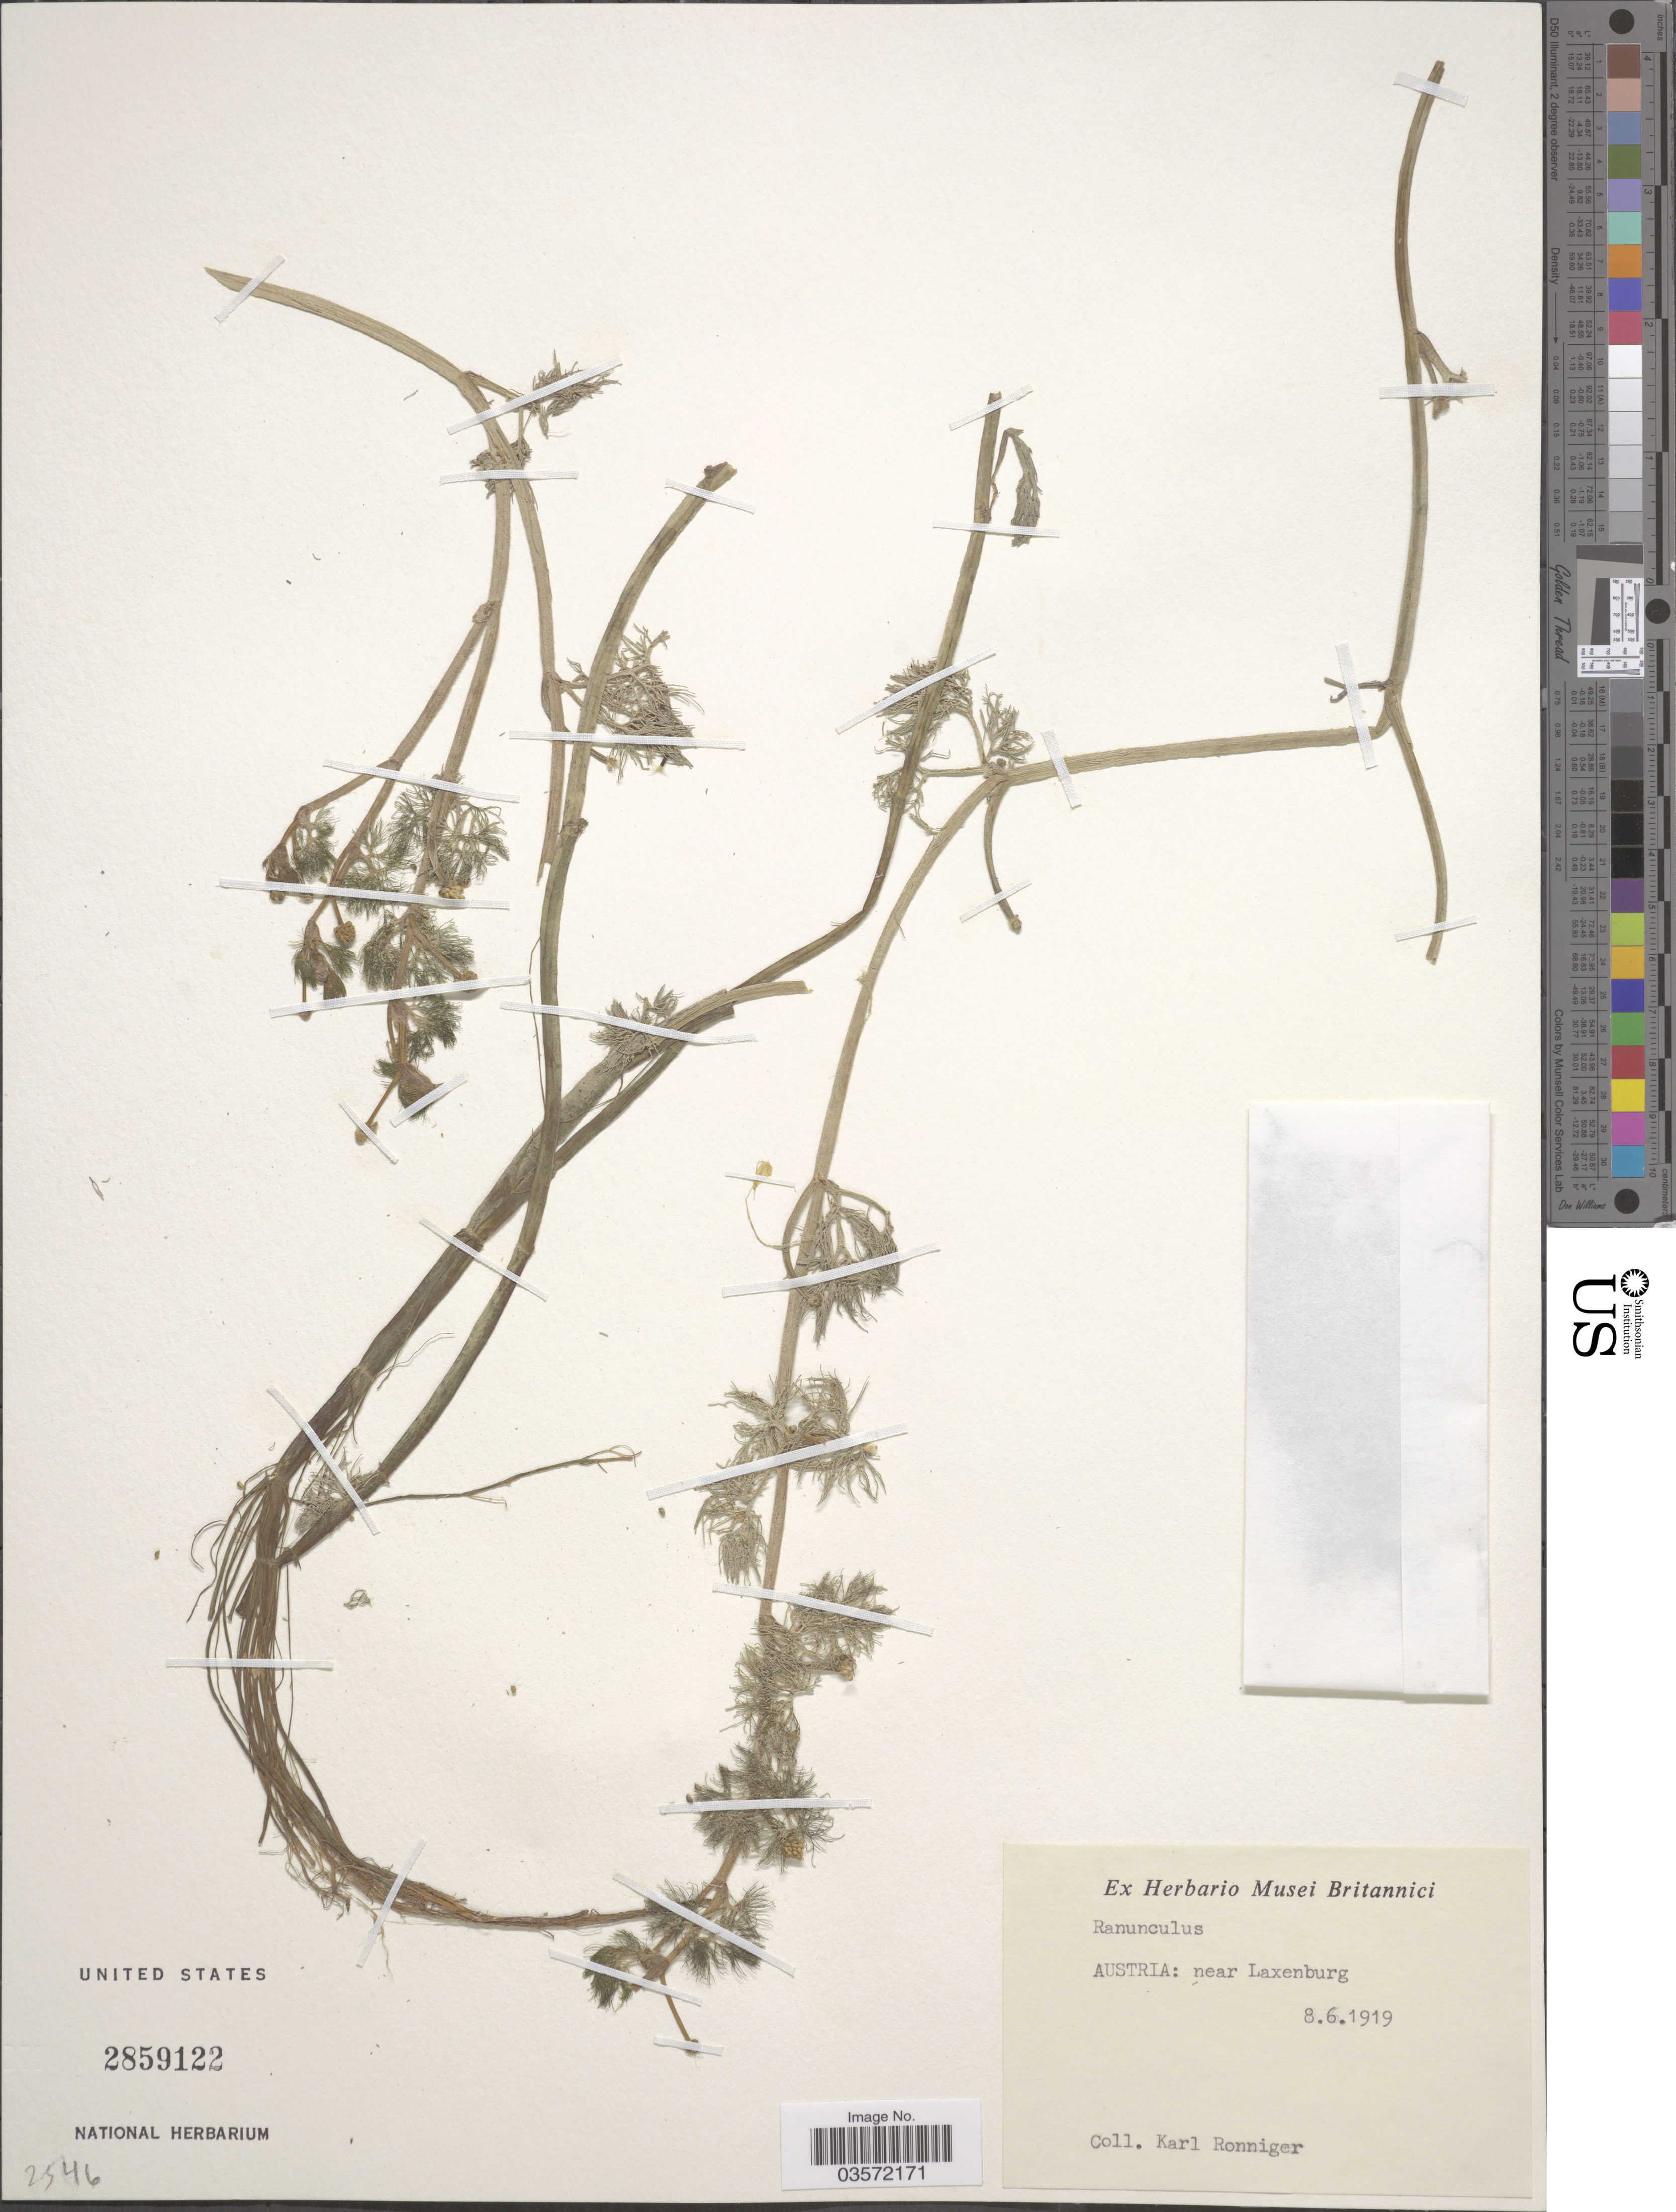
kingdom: Plantae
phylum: Tracheophyta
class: Magnoliopsida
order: Ranunculales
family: Ranunculaceae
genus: Ranunculus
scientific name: Ranunculus sp.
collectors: K. Ronniger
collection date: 1919-06-08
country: Austria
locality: Near Laxenburg.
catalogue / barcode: US 2859122